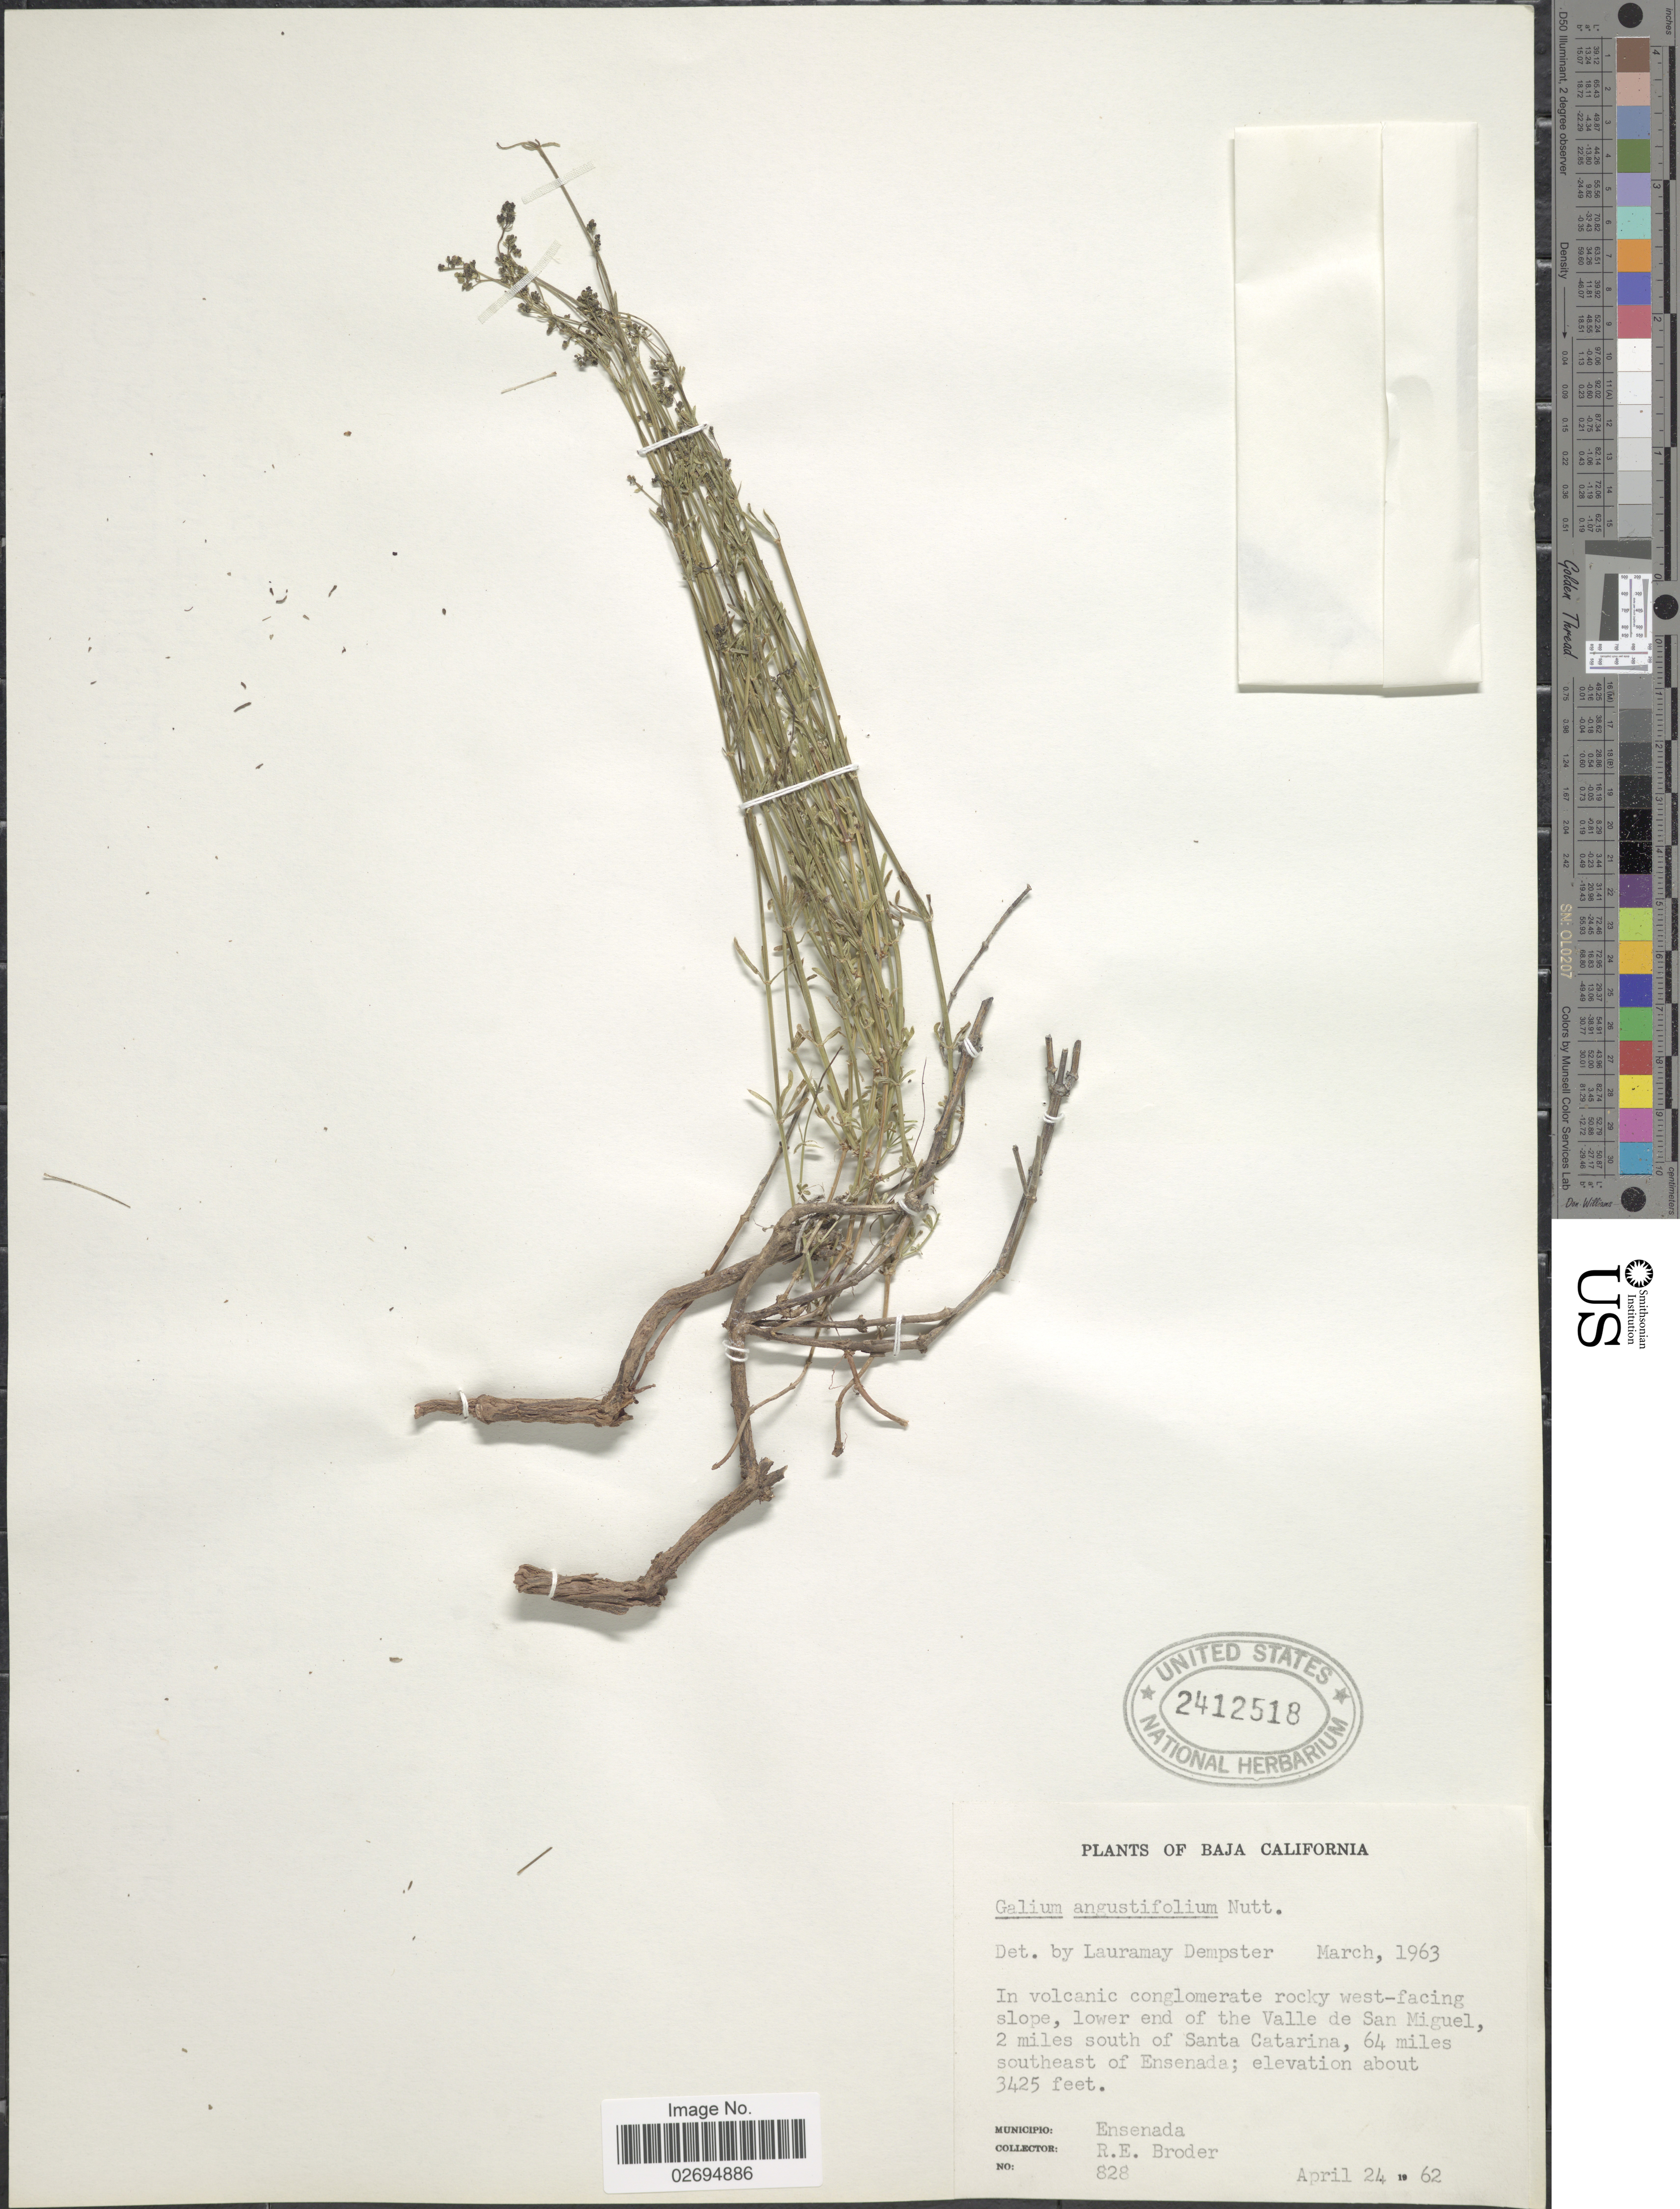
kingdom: Plantae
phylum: Tracheophyta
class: Magnoliopsida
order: Gentianales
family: Rubiaceae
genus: Galium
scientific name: Galium angustifolium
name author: Nutt.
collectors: R. Broder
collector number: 828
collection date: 1962-04-24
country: Mexico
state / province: Baja California Norte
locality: In volcanic conglomerate rocky west-facing slope, lower end of the Valle de San Miguel, 2 miles south of Santa Catarina, 64 miles southeast of Ensenada, Municipio: Ensenada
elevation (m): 1044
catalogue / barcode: US 2412518